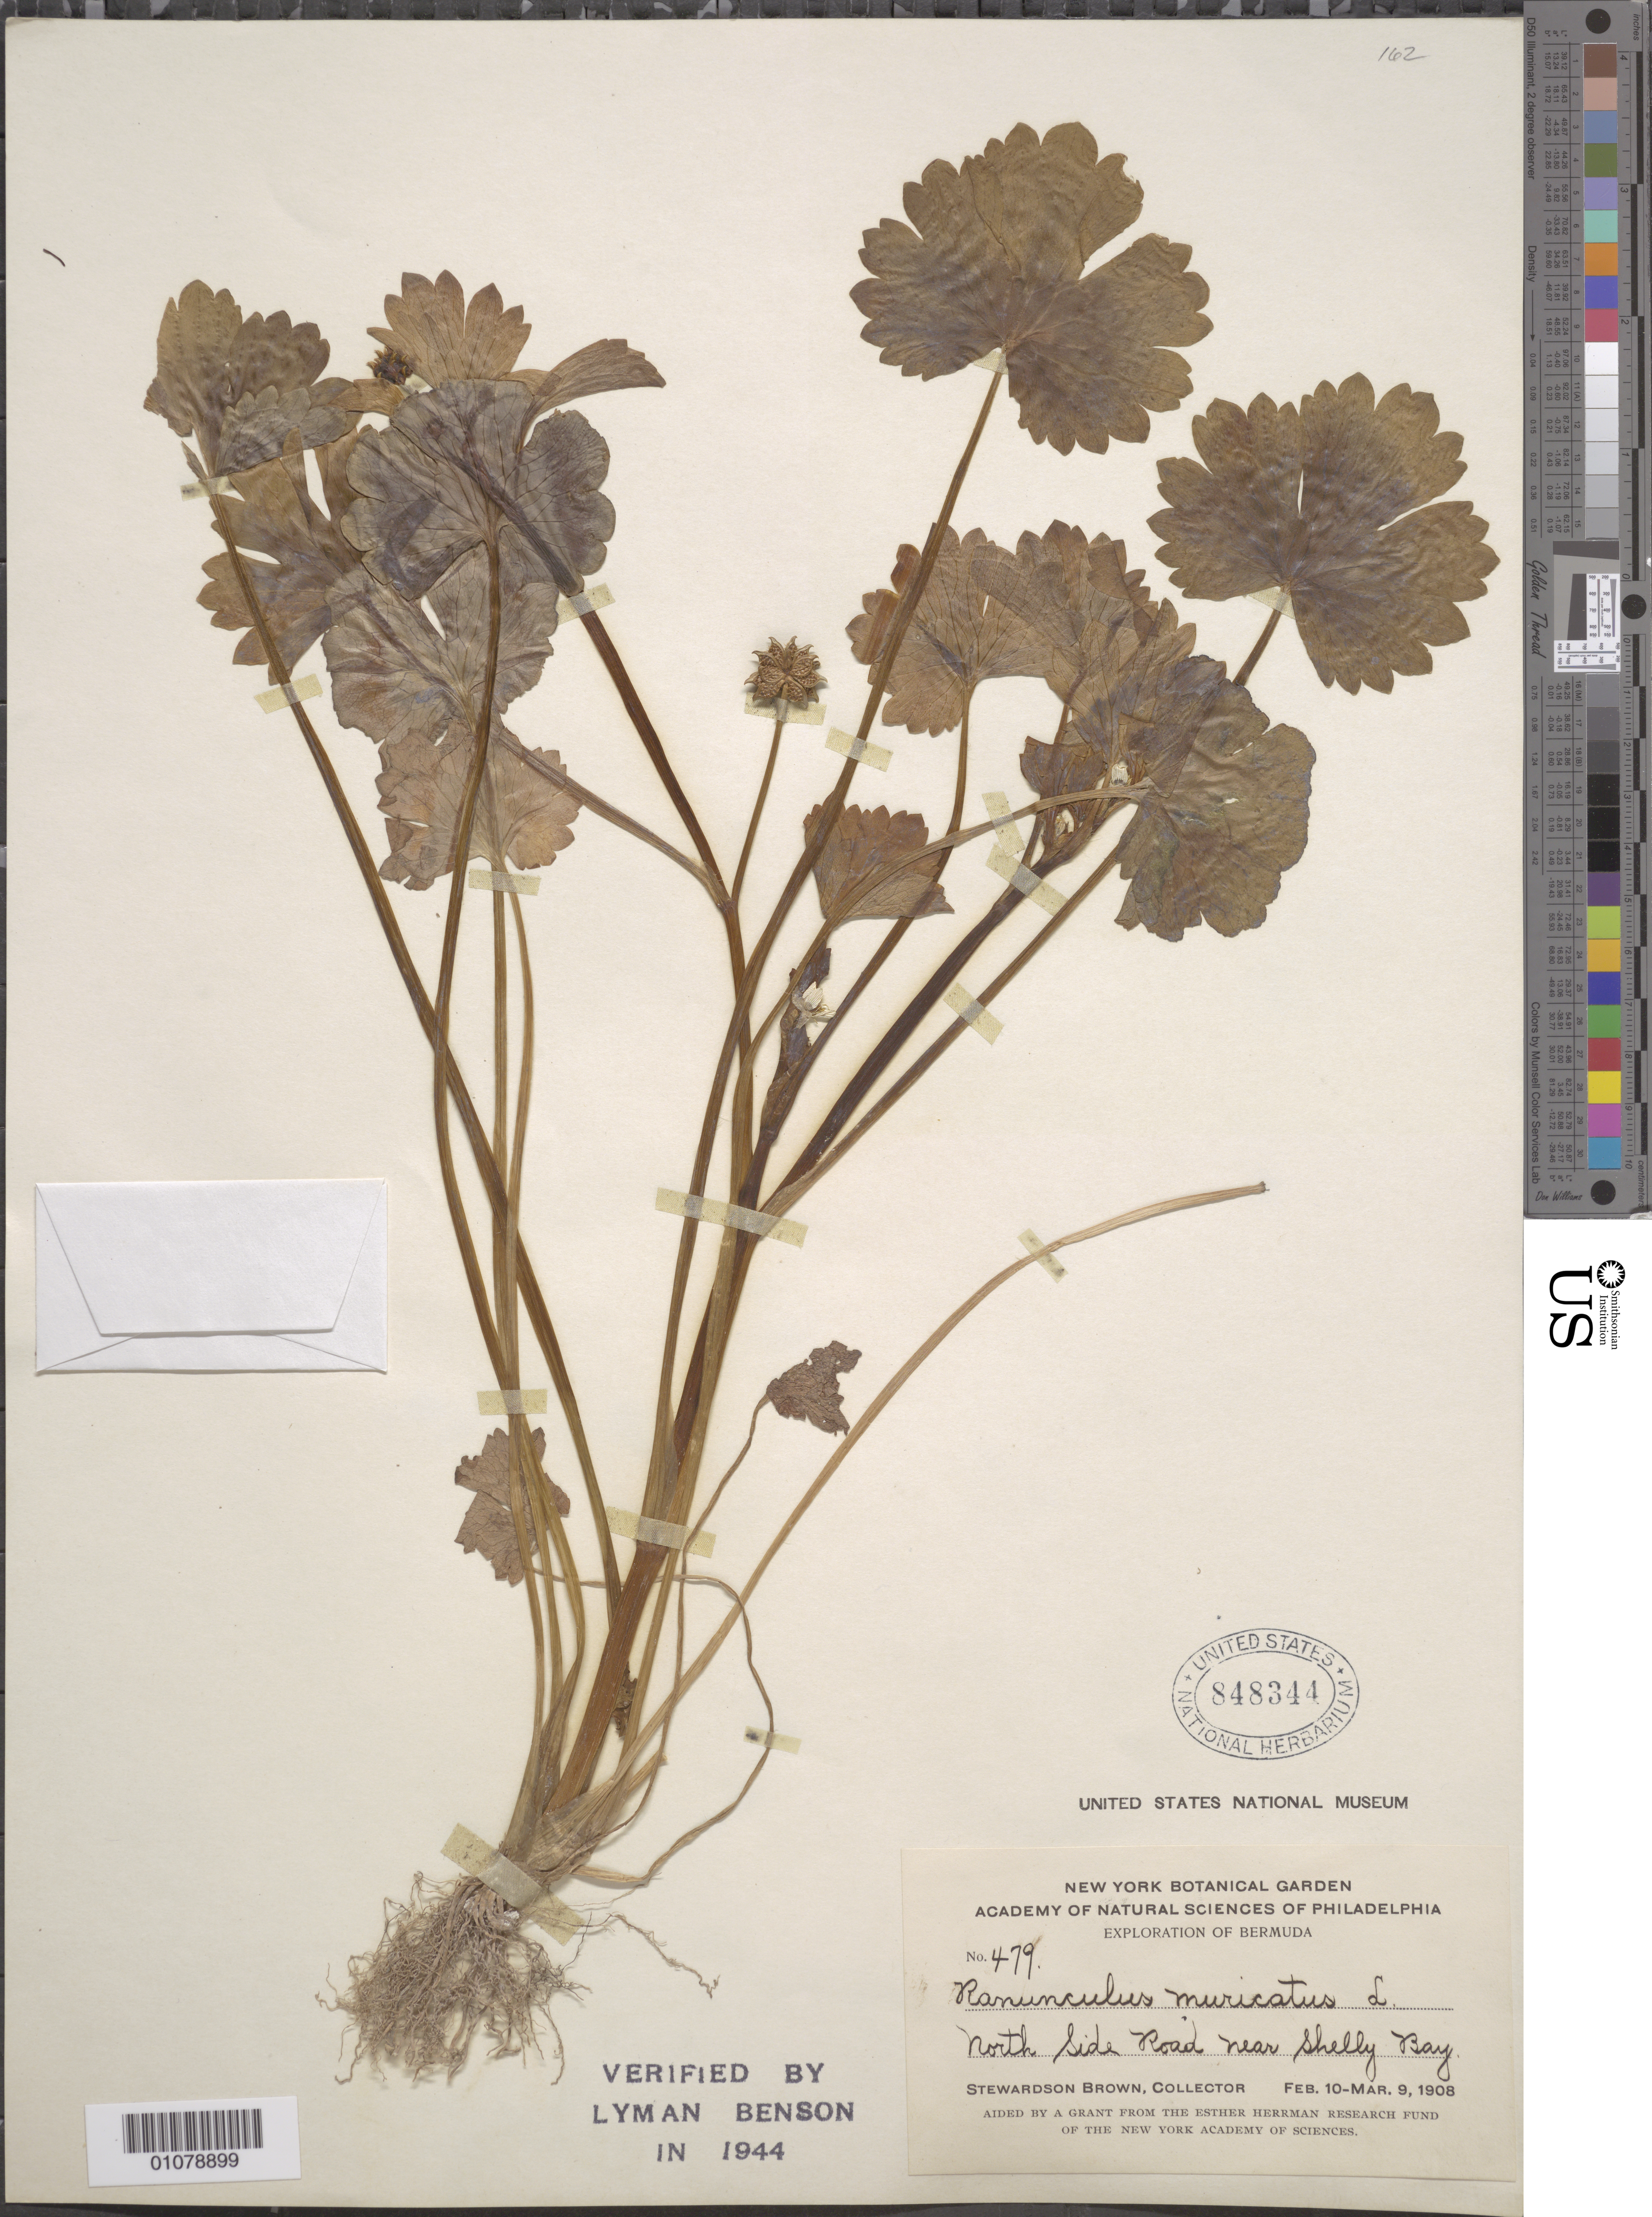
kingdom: Plantae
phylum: Tracheophyta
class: Magnoliopsida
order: Ranunculales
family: Ranunculaceae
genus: Ranunculus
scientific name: Ranunculus muricatus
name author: L.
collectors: S. Brown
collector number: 479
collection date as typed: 10 Feb 1908 to 09 Mar 1908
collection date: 1908-02-10/1908-03-09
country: Bermuda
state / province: Hamilton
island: Bermuda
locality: North Side Road near Shelly Bay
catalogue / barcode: US 848344